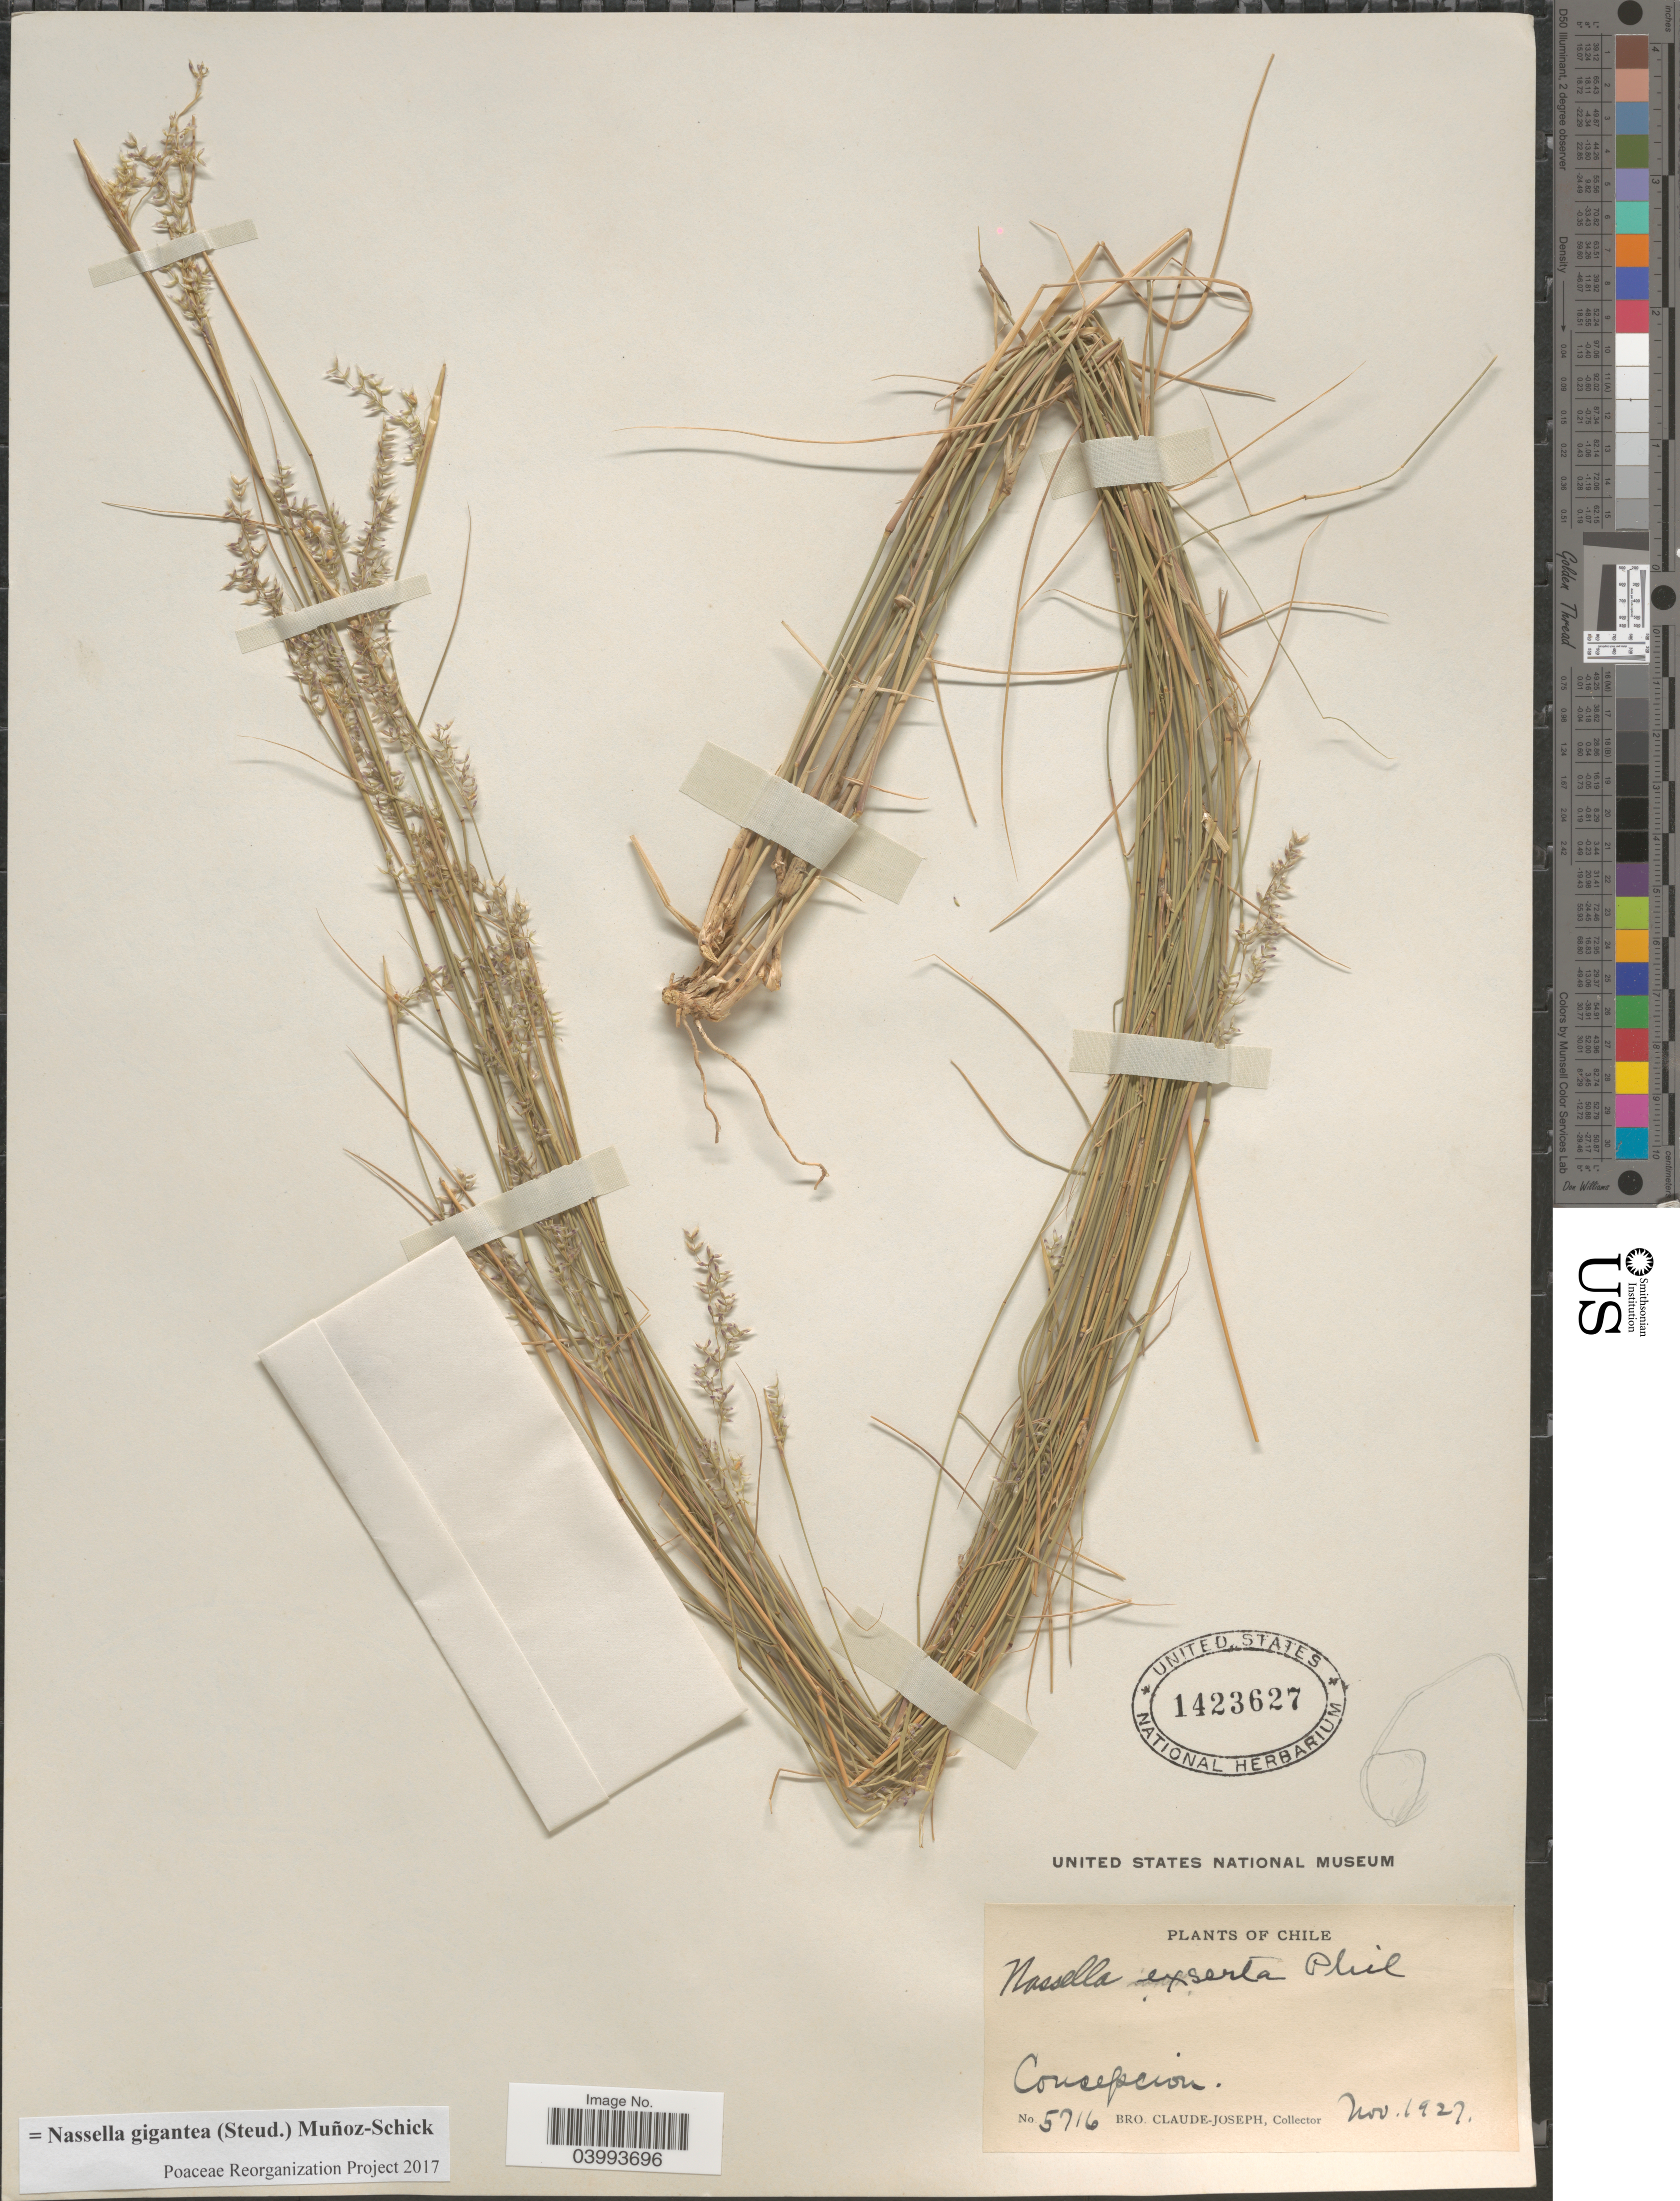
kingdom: Plantae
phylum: Tracheophyta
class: Liliopsida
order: Poales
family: Poaceae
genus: Nassella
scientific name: Nassella gigantea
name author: (Steud.) Muñoz-Schick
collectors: Bro. Claude-Joseph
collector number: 5716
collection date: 1927-11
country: Chile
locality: Concepcion.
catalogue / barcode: US 1423627